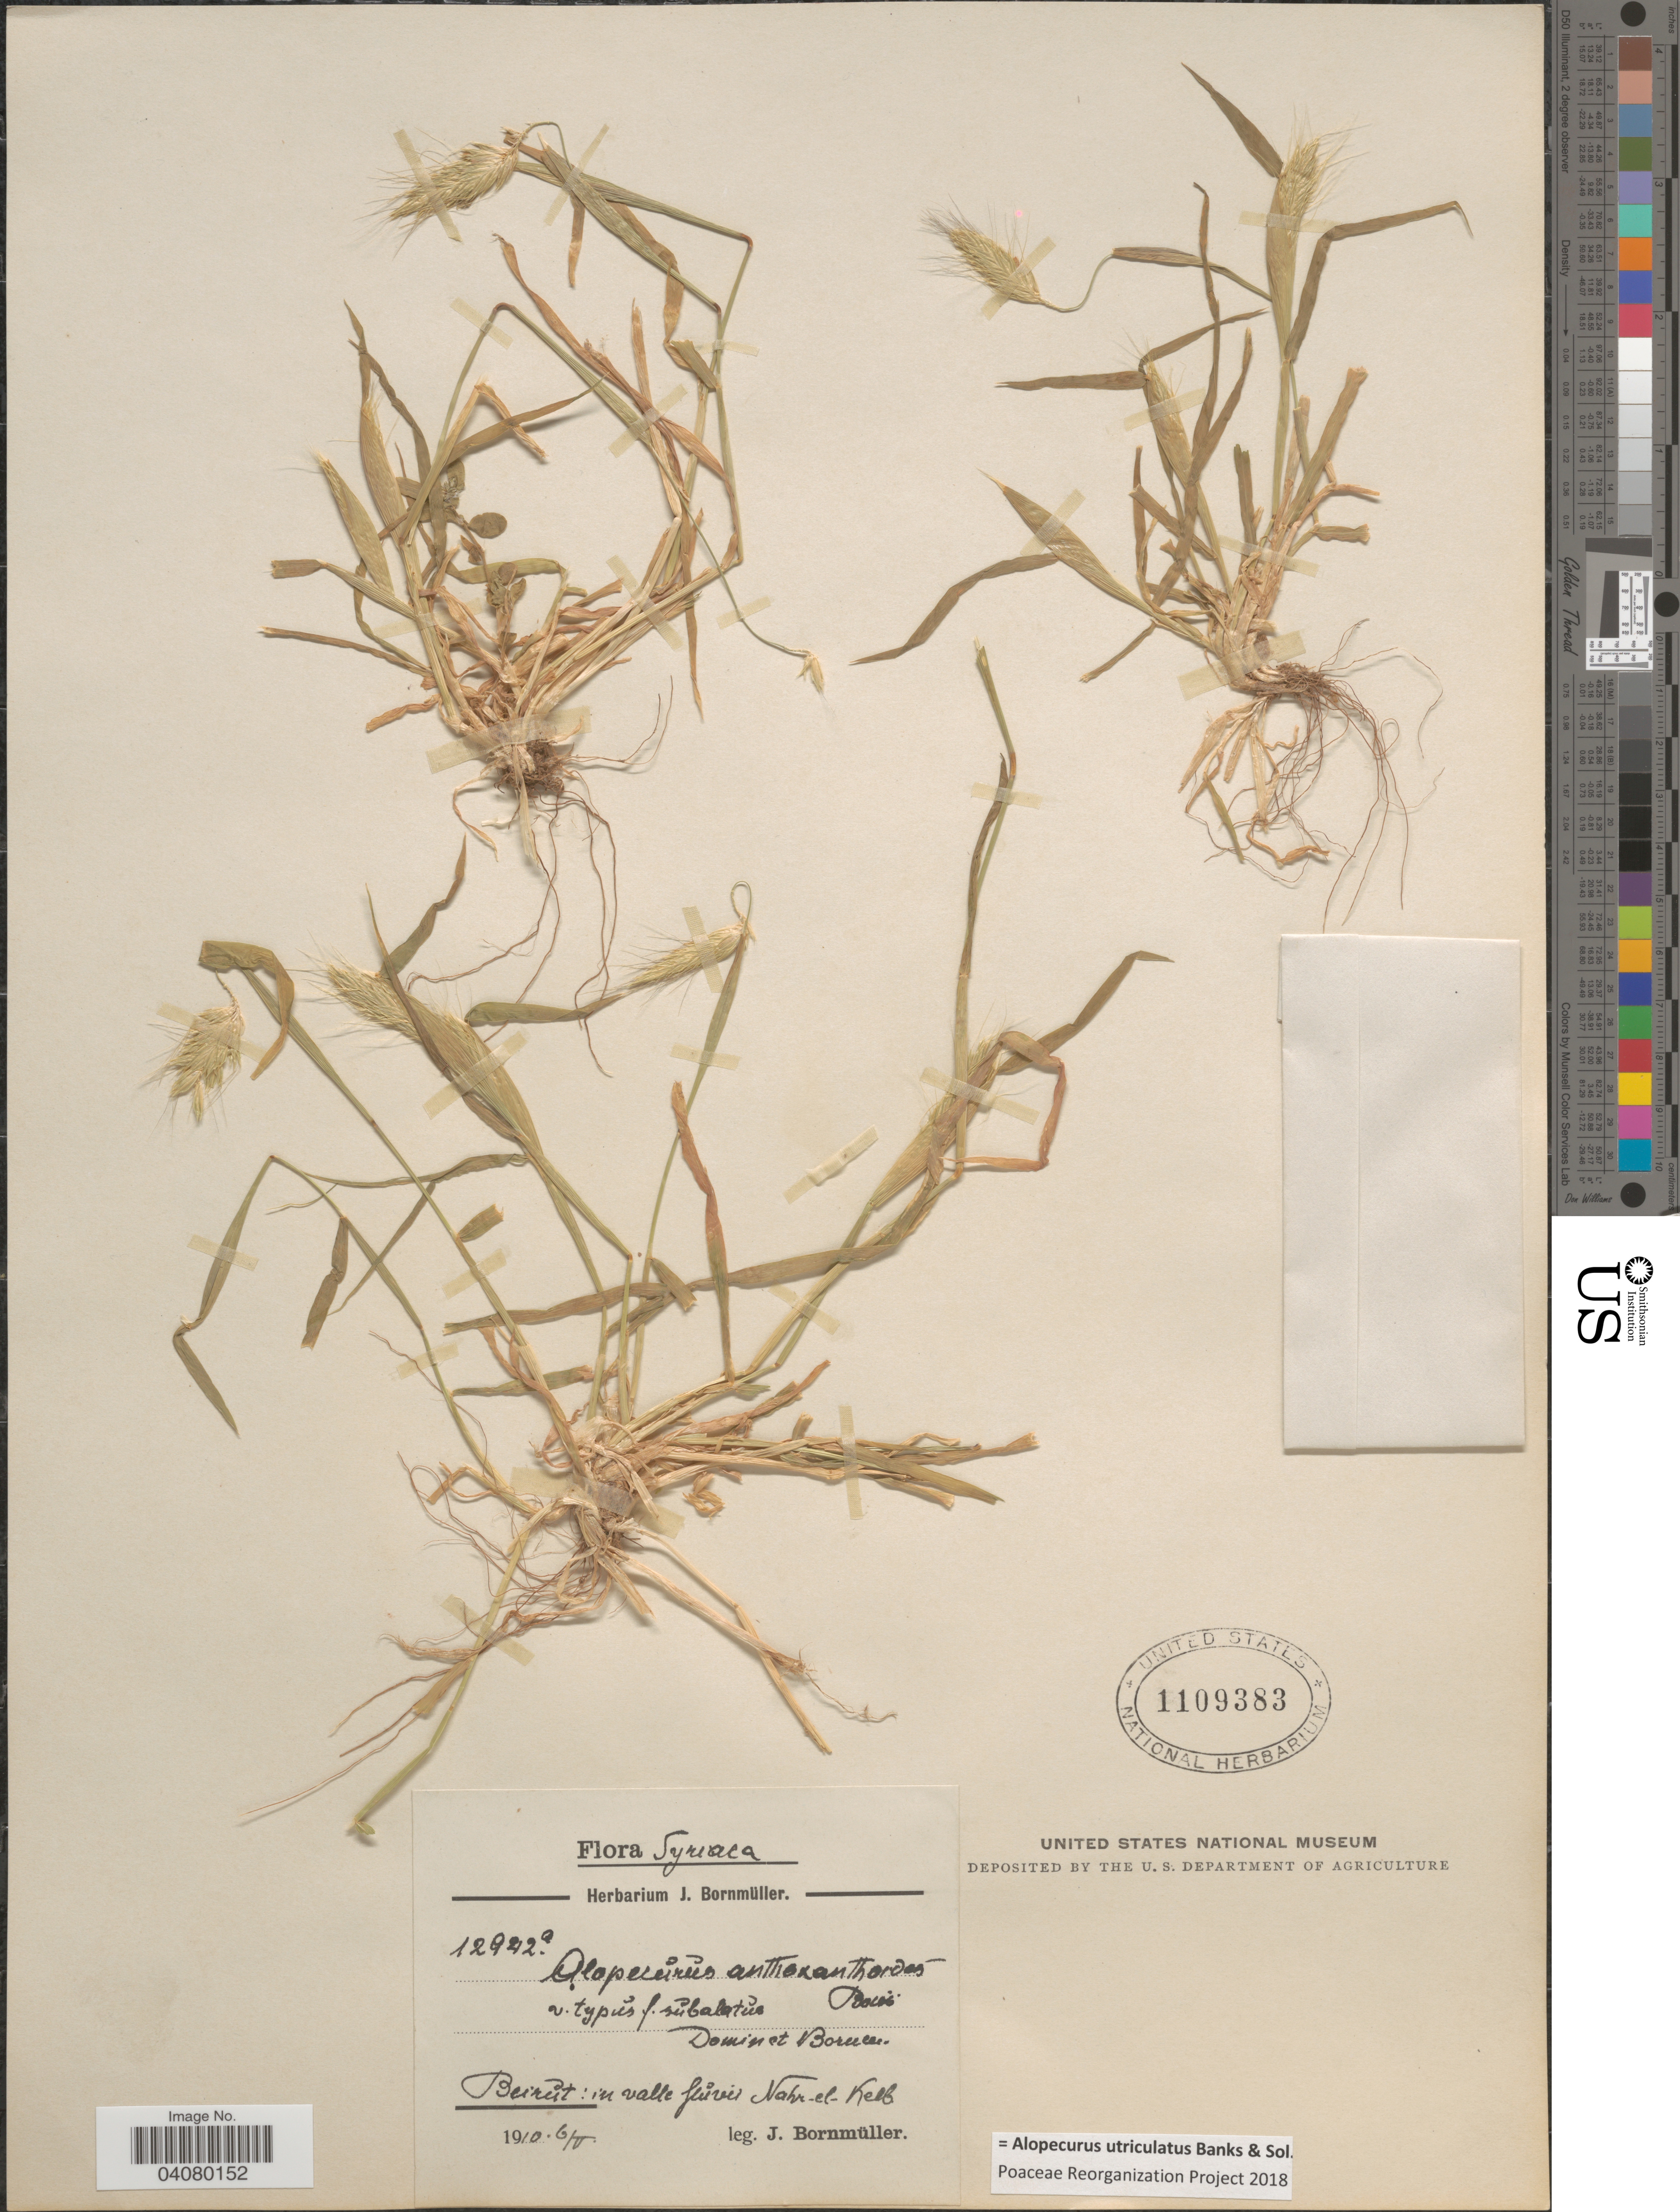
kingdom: Plantae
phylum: Tracheophyta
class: Liliopsida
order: Poales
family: Poaceae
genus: Alopecurus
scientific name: Alopecurus utriculatus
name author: Banks & Sol.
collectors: J. Bornmüller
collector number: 12942a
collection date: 1910-05-06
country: Lebanon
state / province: Beyrouth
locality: Syriaca. Beirut: in valle fluvii. Nahr-el-Kelb.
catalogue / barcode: US 1109383